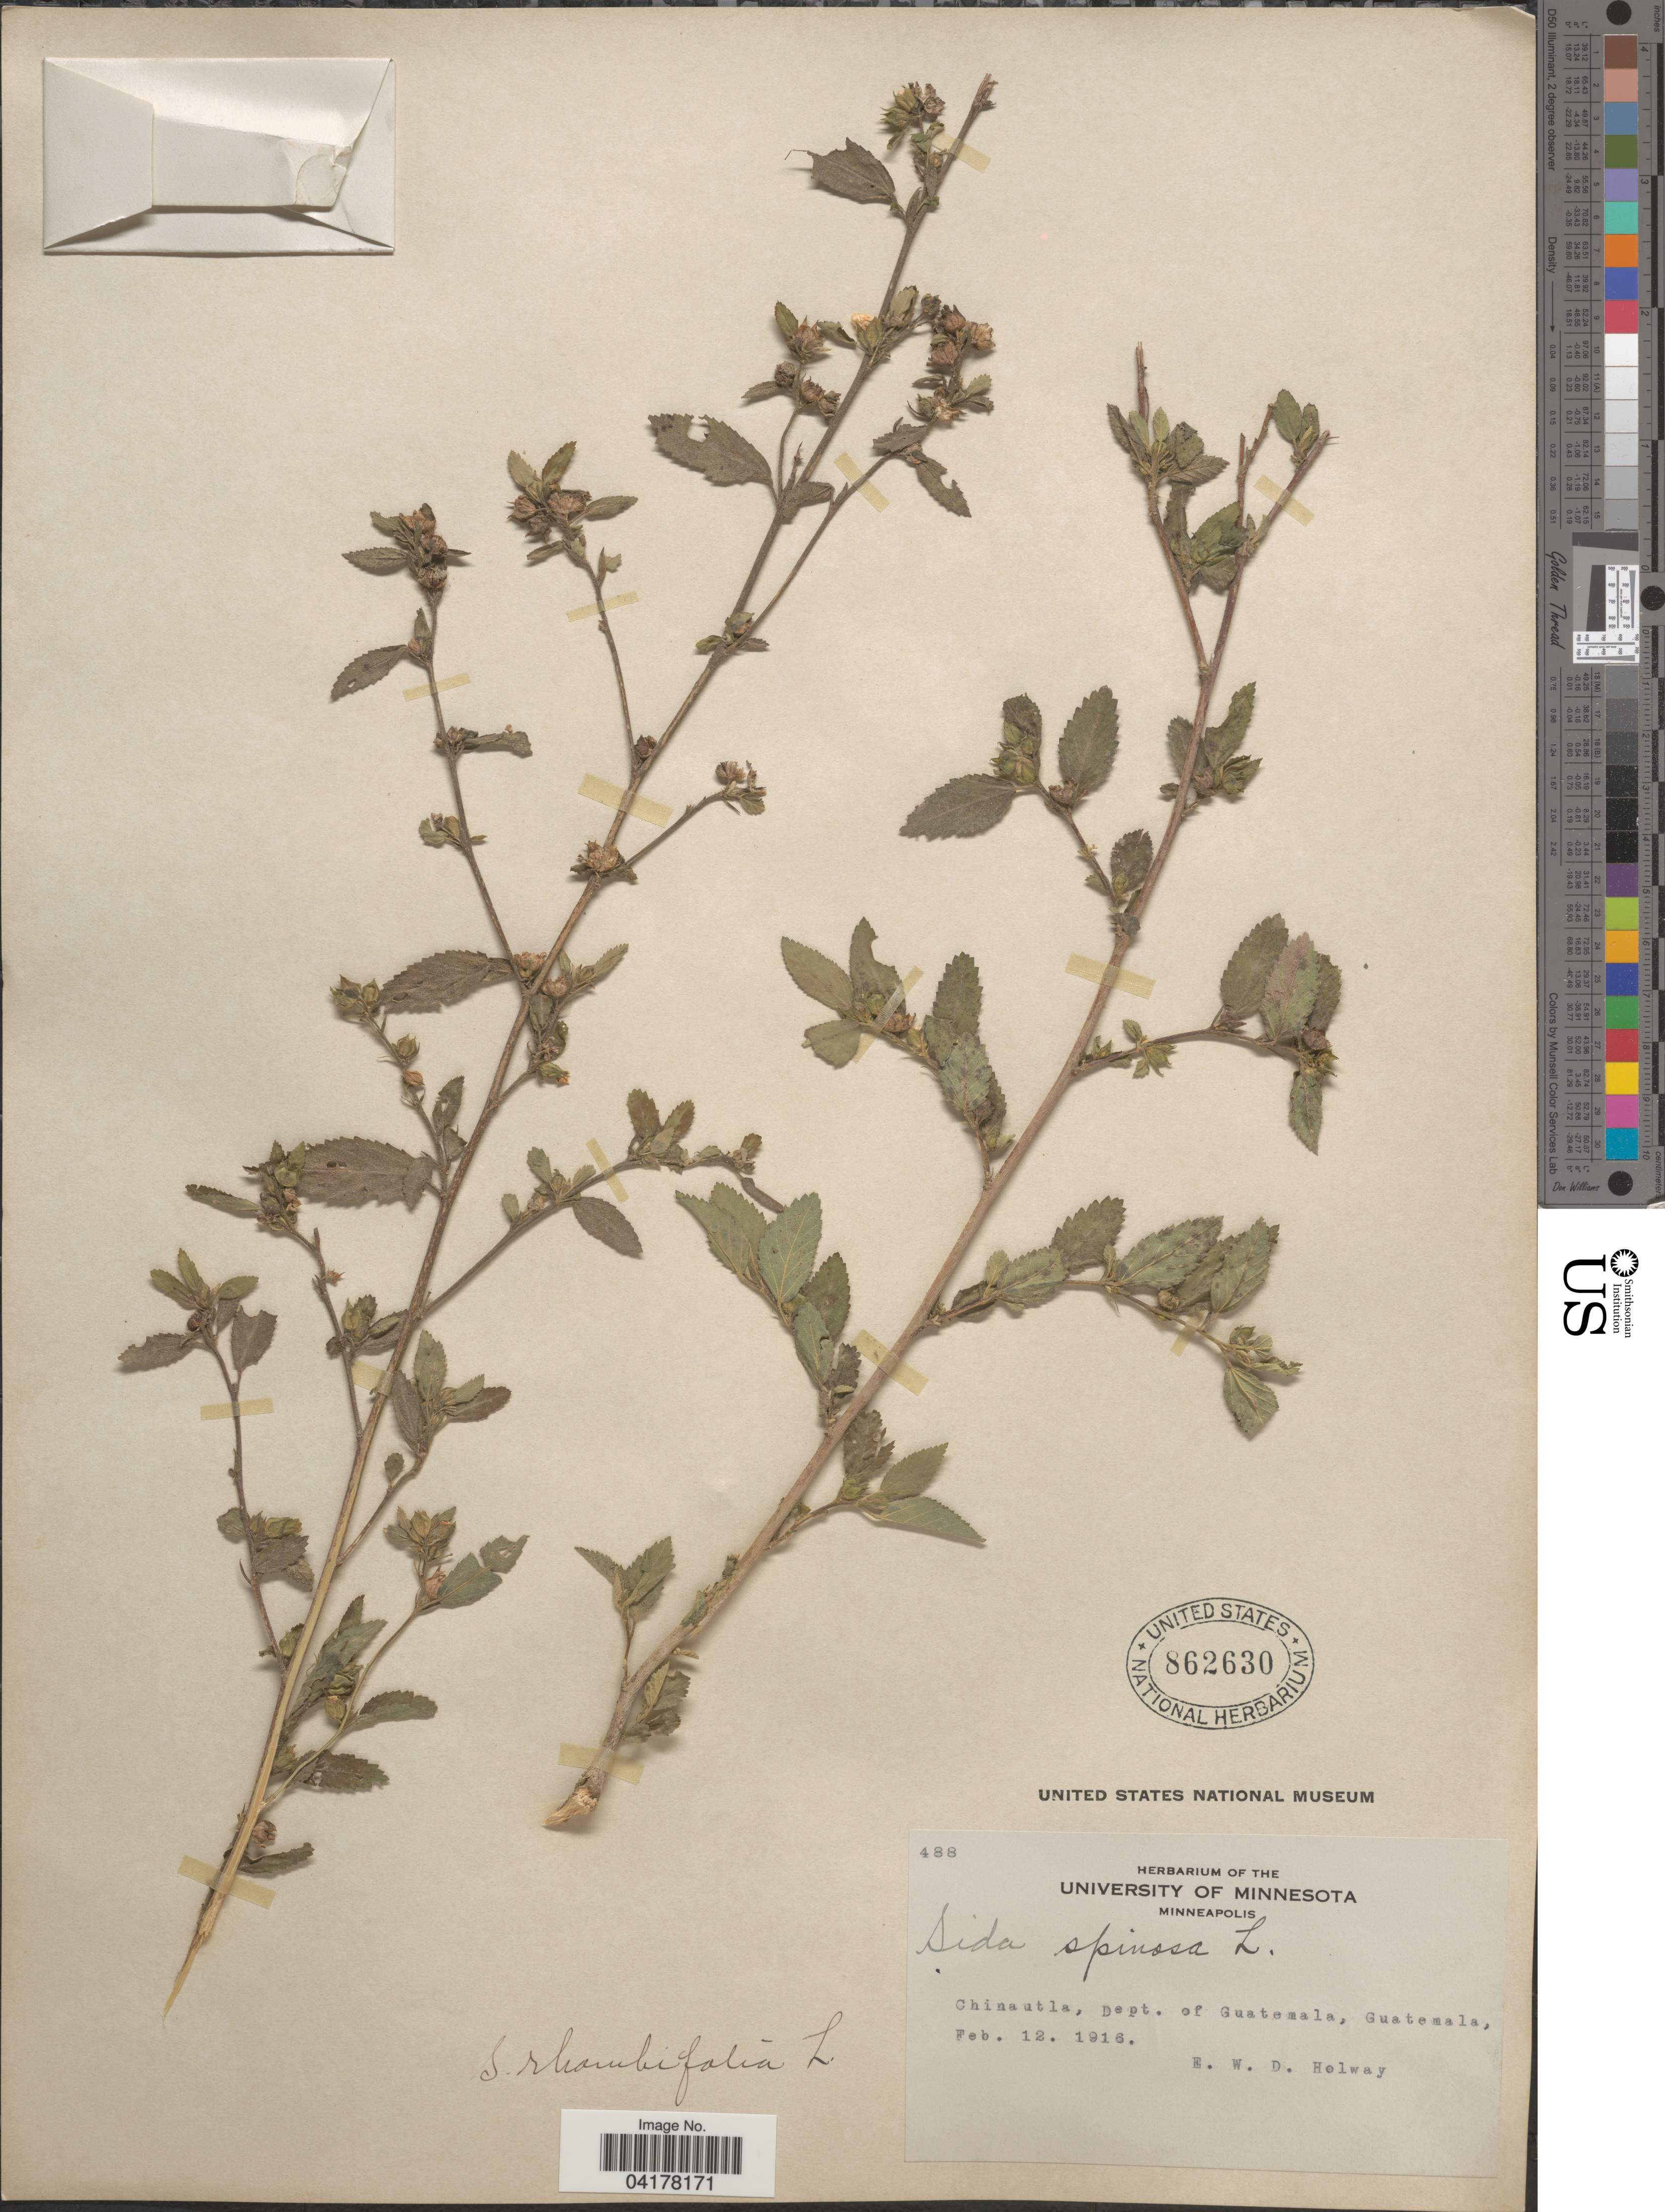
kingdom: Plantae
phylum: Tracheophyta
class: Magnoliopsida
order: Malvales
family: Malvaceae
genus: Sida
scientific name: Sida rhombifolia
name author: L.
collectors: E. W. D. Holway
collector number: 488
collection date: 1916-02-12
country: Guatemala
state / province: Guatemala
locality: Chinautla, Dept. of Guatemala.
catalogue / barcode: US 862630